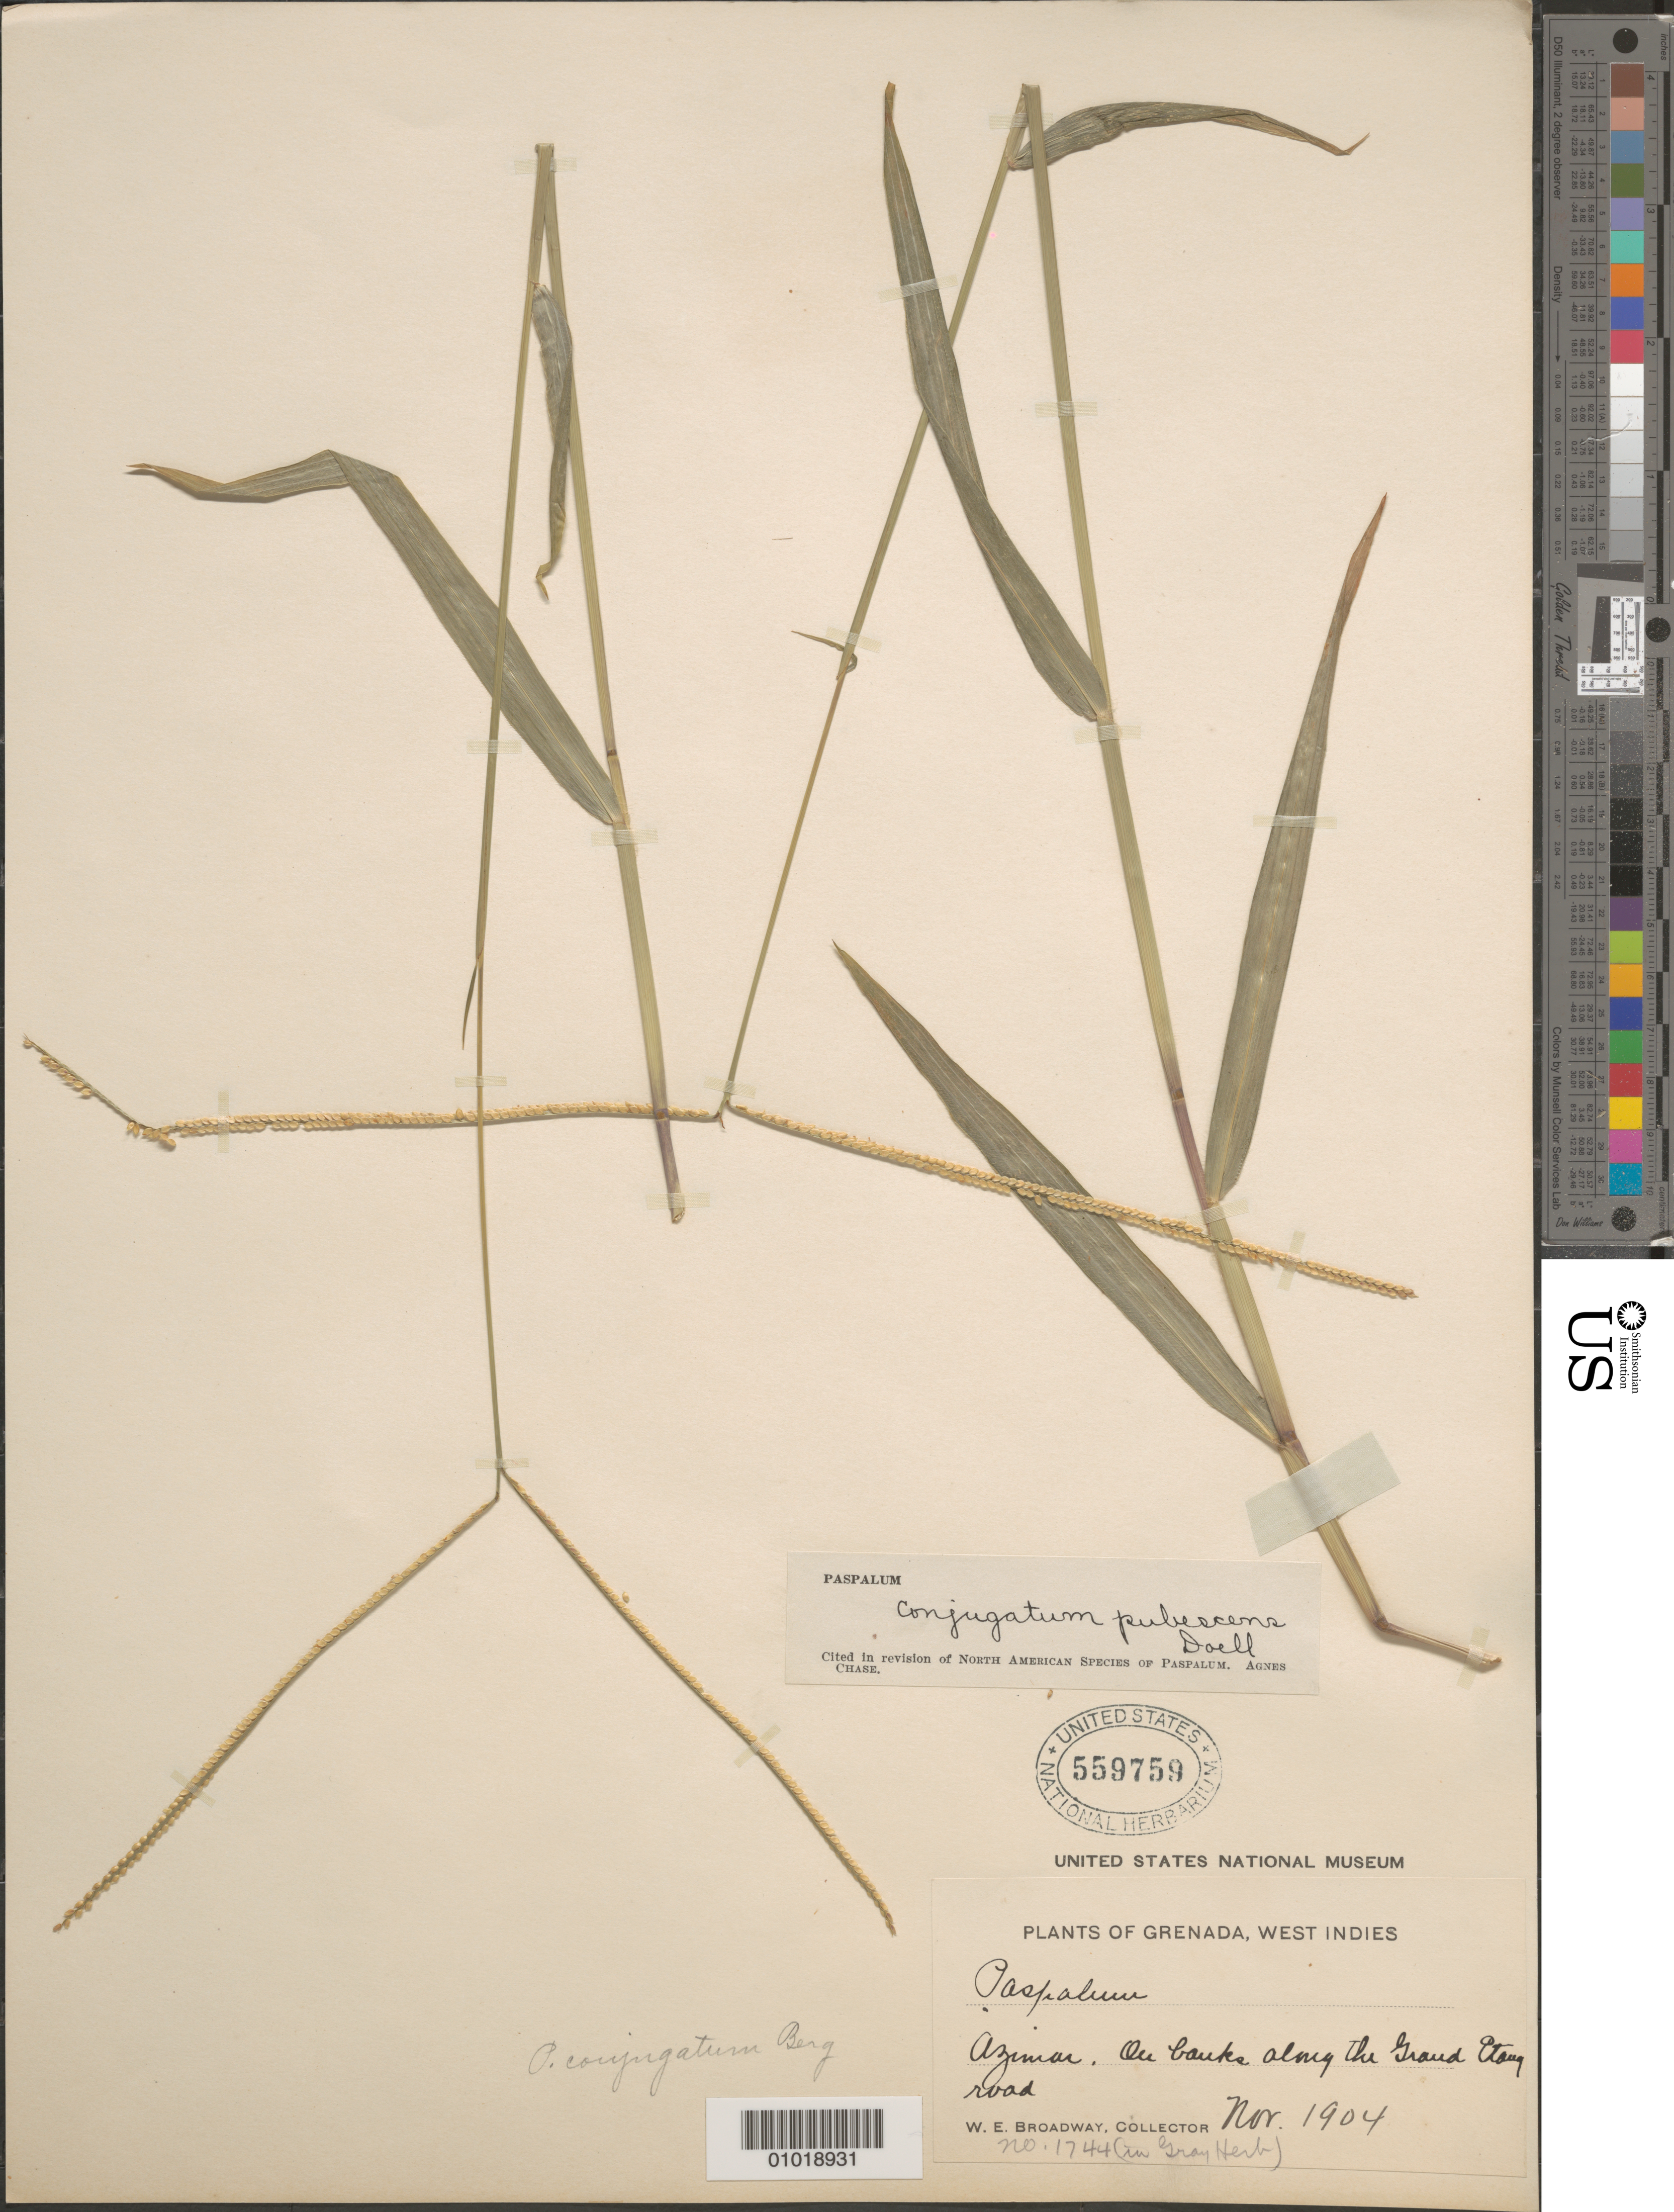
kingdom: Plantae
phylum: Tracheophyta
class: Liliopsida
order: Poales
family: Poaceae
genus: Paspalum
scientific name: Paspalum conjugatum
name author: P.J. Bergius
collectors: W. E. Broadway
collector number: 1744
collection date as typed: Nov 1904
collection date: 1904-11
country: Grenada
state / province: Saint Andrew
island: Grenada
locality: Azimar. On banks along the Grand Etang Road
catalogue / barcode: US 559759